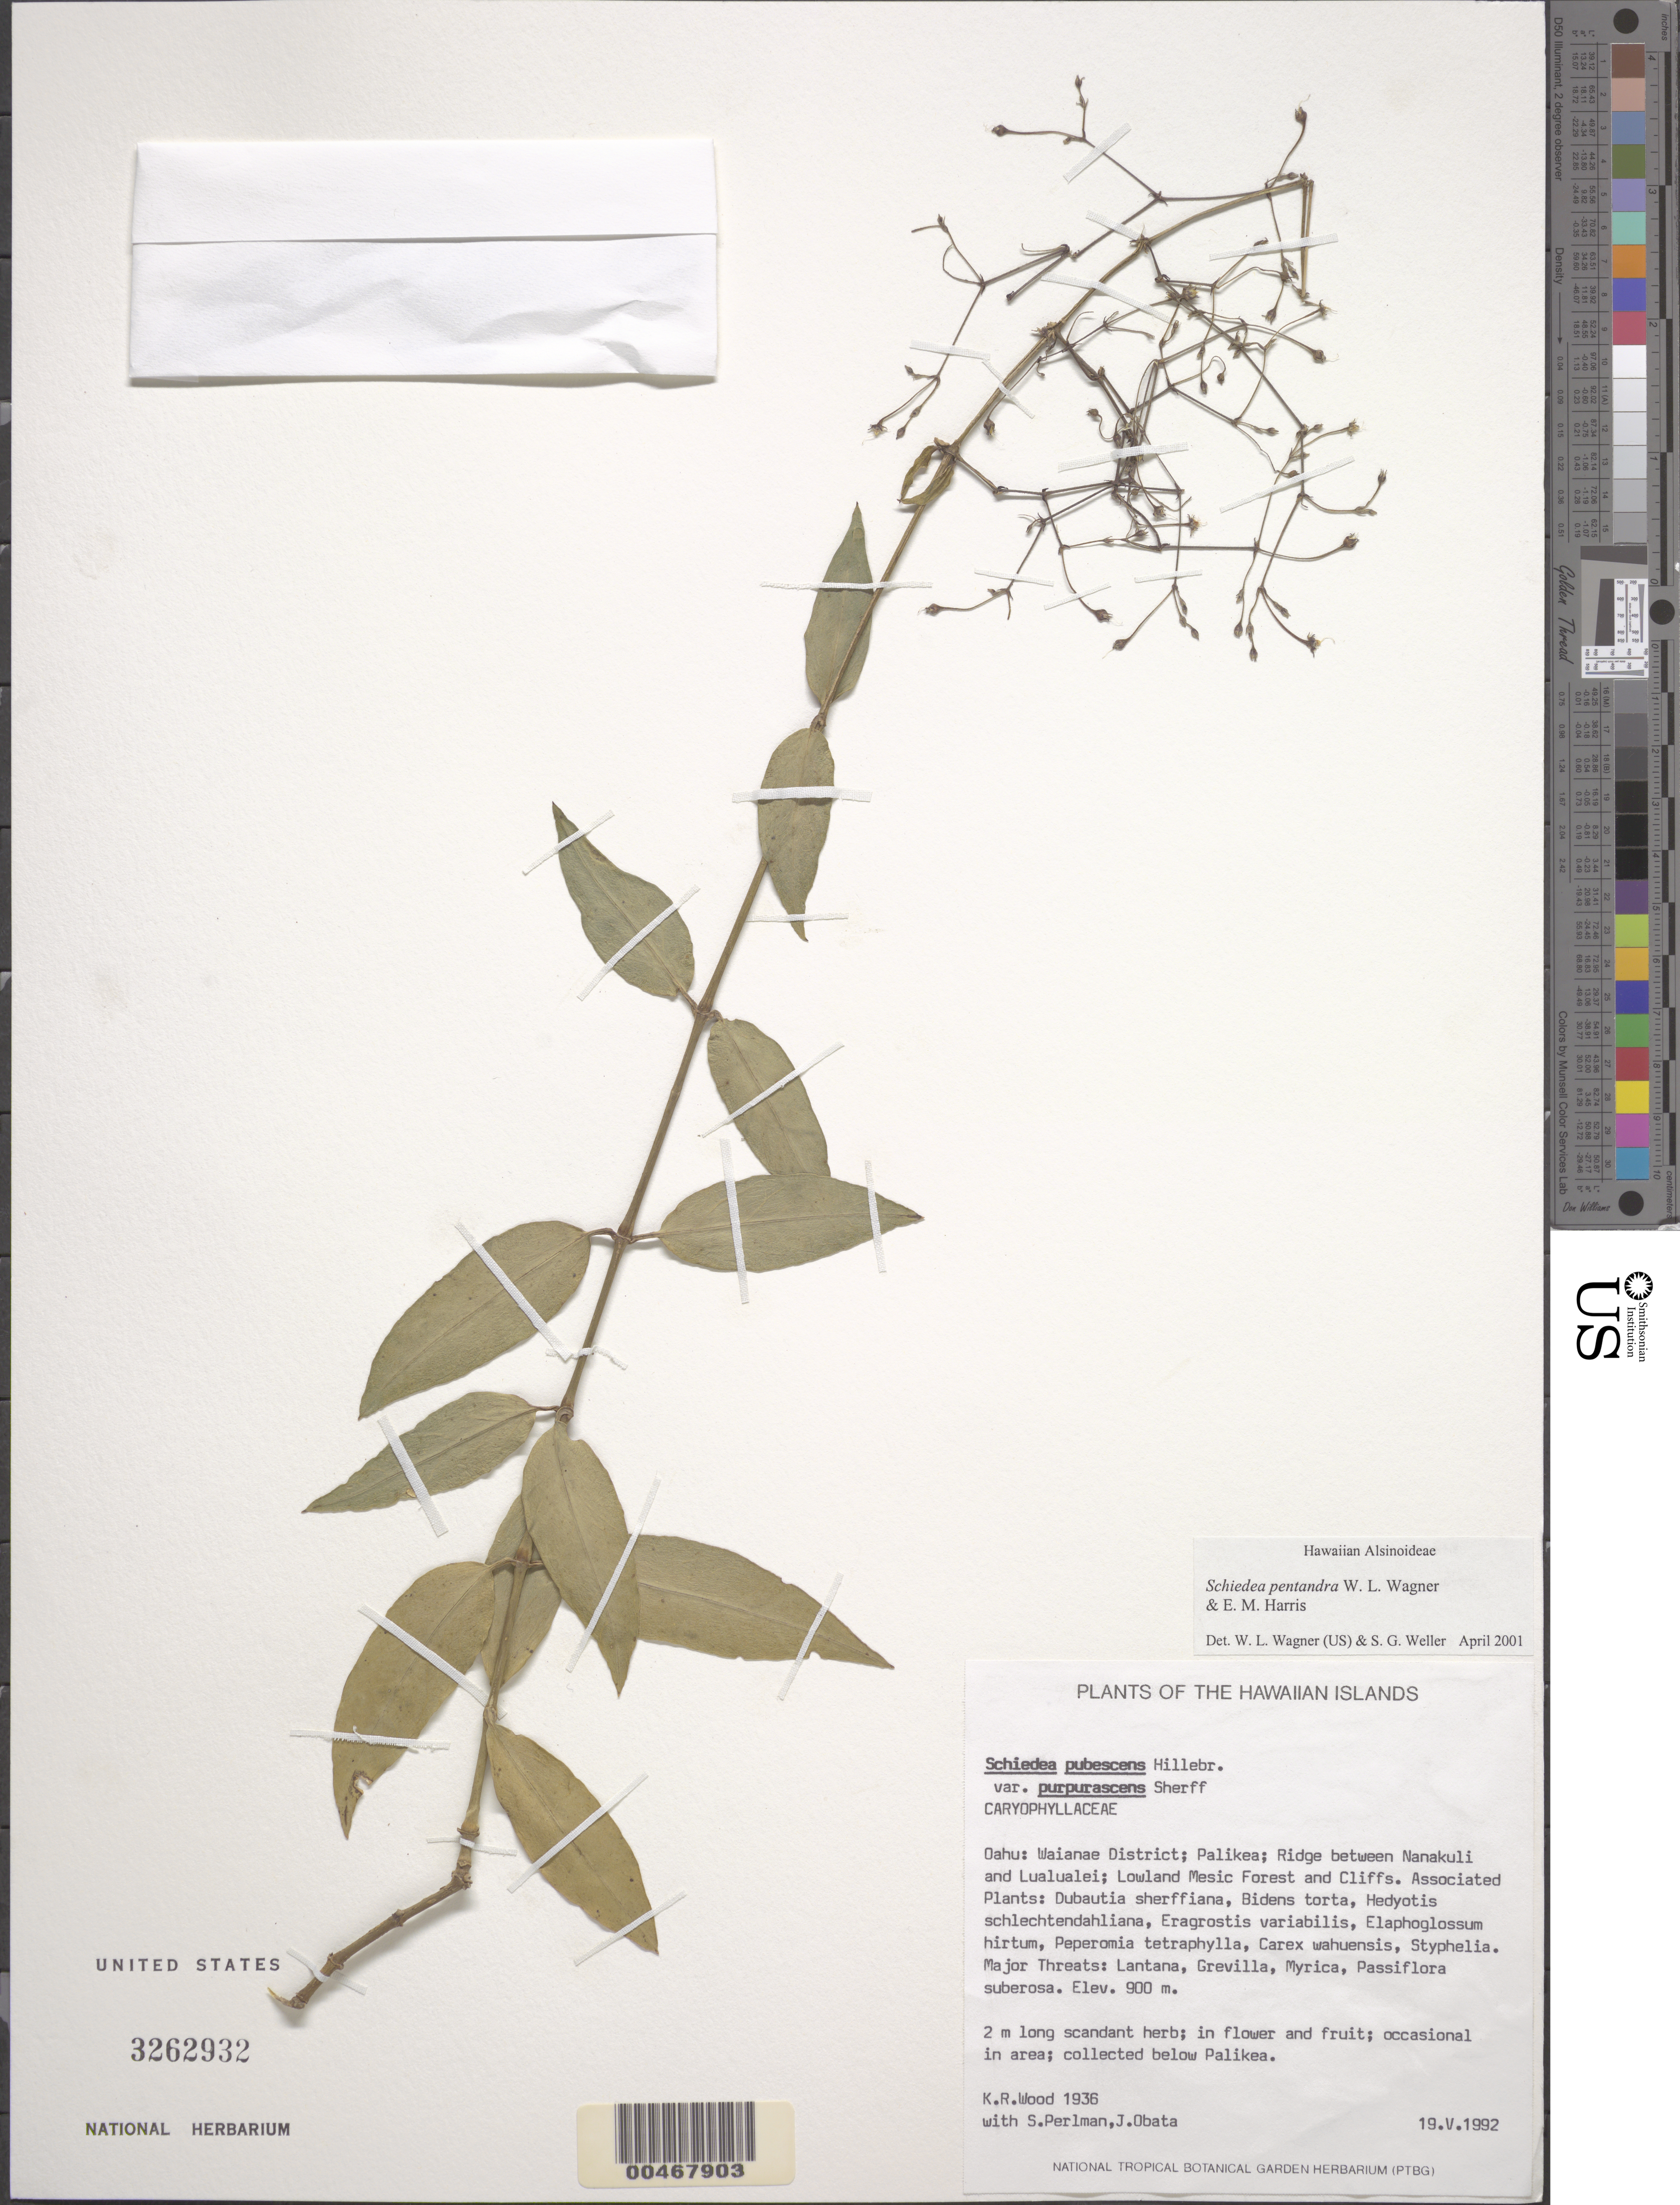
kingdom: Plantae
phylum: Tracheophyta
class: Magnoliopsida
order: Caryophyllales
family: Caryophyllaceae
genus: Schiedea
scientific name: Schiedea pentandra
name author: W.L. Wagner & E.M. Harris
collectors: K. R. Wood, S. P. Perlman & J. Obata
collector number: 1936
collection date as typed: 19 May 1992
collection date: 1992-05-19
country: United States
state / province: Hawaii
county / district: Honolulu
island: Oahu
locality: Waianae Dist., Palikea, Ridge between Nanakuli and Lualualei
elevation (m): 900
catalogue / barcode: US 3262932